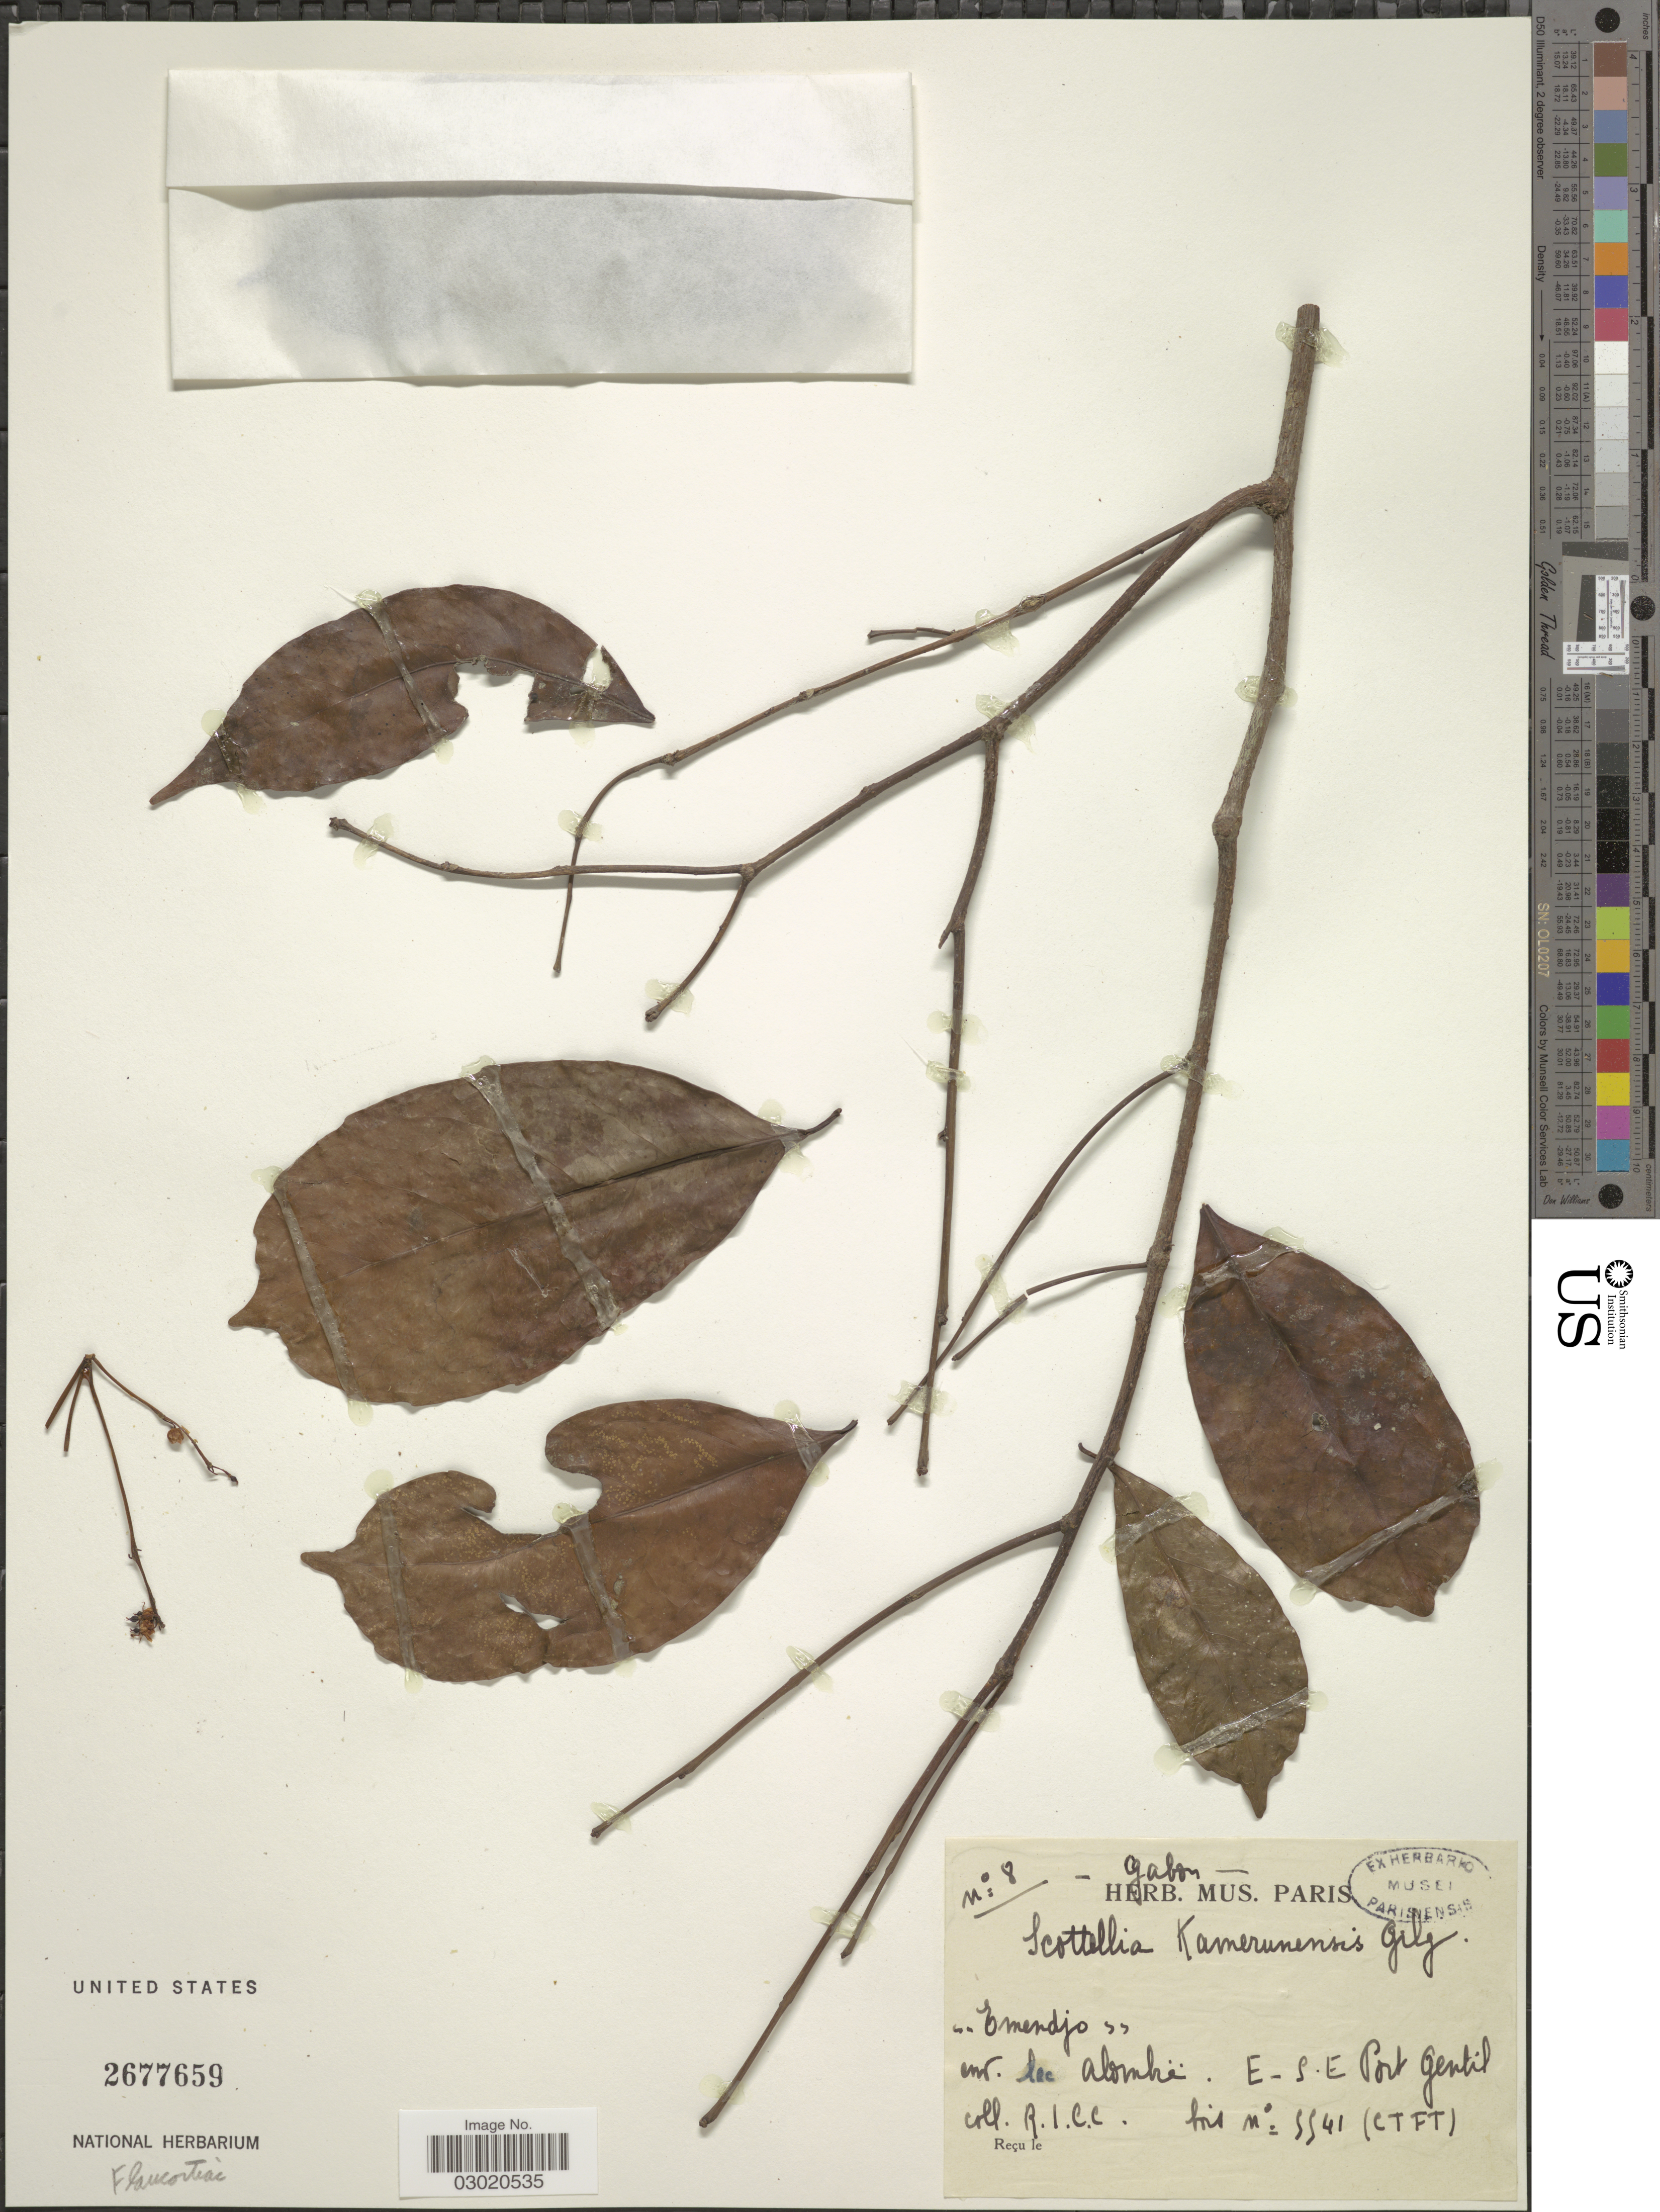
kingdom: Plantae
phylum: Tracheophyta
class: Magnoliopsida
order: Malpighiales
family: Achariaceae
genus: Scottellia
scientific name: Scottellia kamerunensis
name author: Gilg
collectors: R. I. C. C.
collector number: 8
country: Gabon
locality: Emendjo [interpreted], env. lac Alombia, E.S.E. Port Gentil.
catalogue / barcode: US 2677659